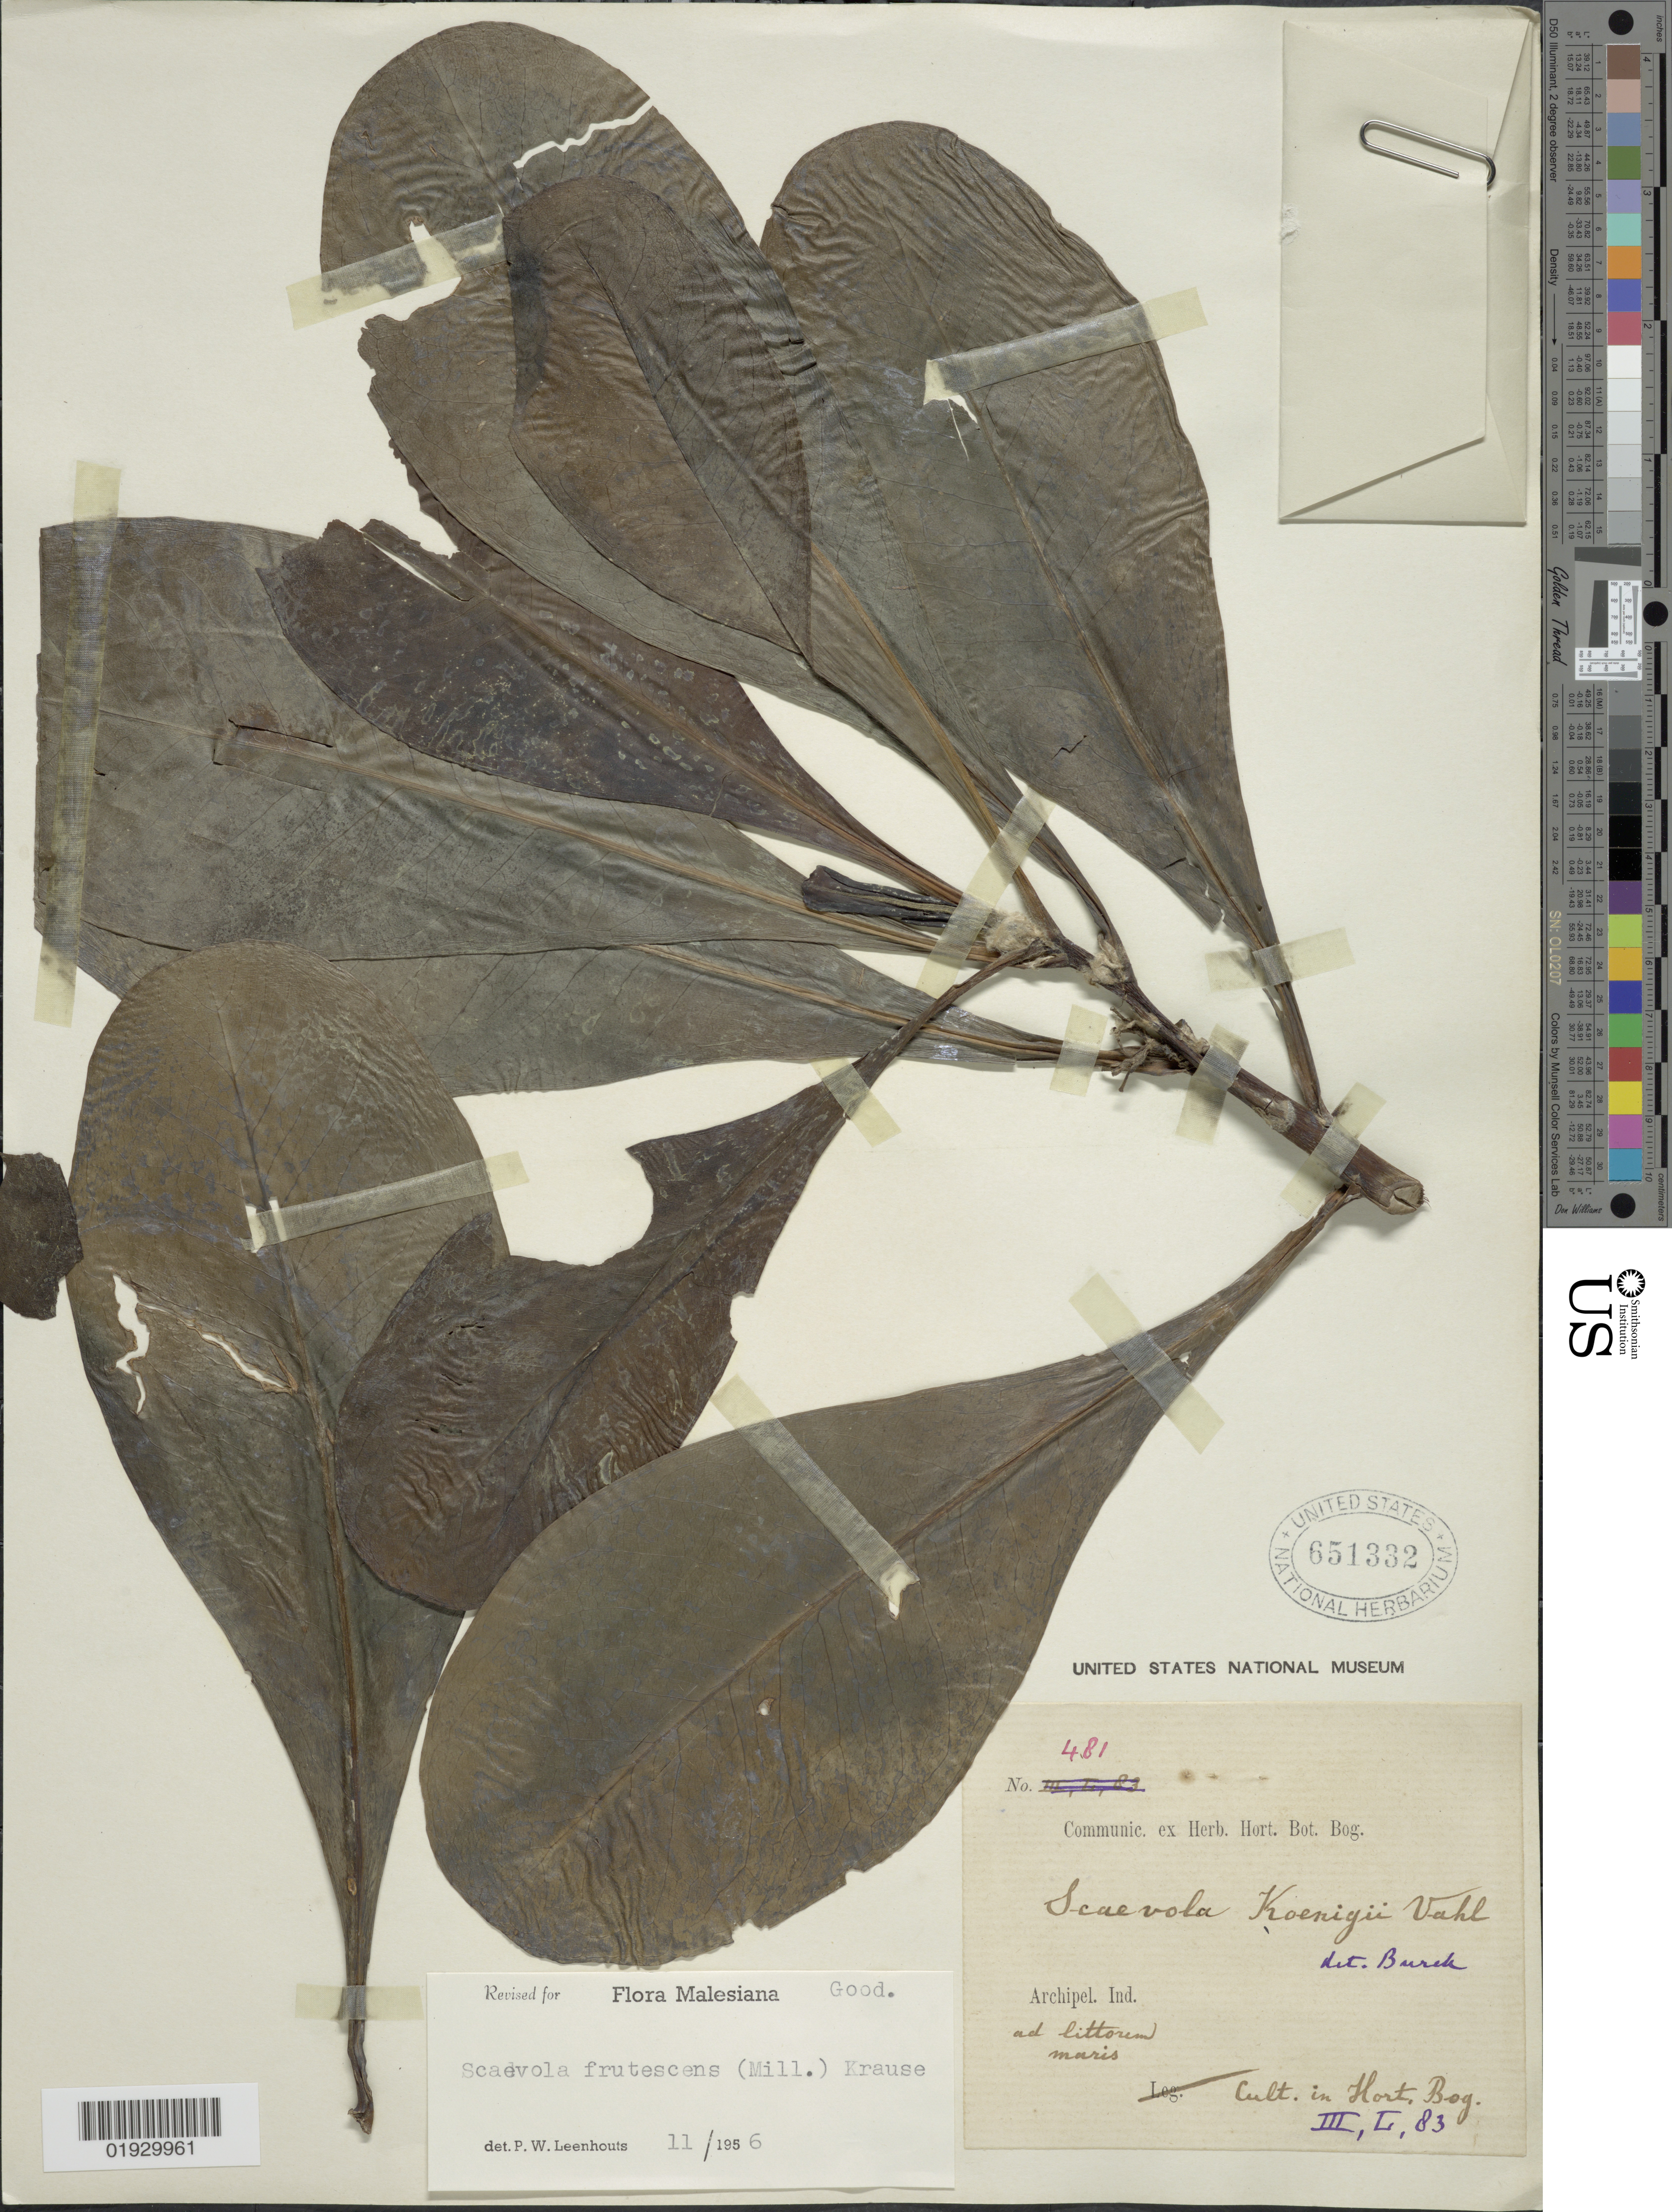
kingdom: Plantae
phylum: Tracheophyta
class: Magnoliopsida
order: Asterales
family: Goodeniaceae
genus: Scaevola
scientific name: Scaevola taccada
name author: (Gaertn.) Roxb.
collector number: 481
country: Malaysia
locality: Archipel. Ind.Hort. Bog. III, L [interpreted], 83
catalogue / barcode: US 651332